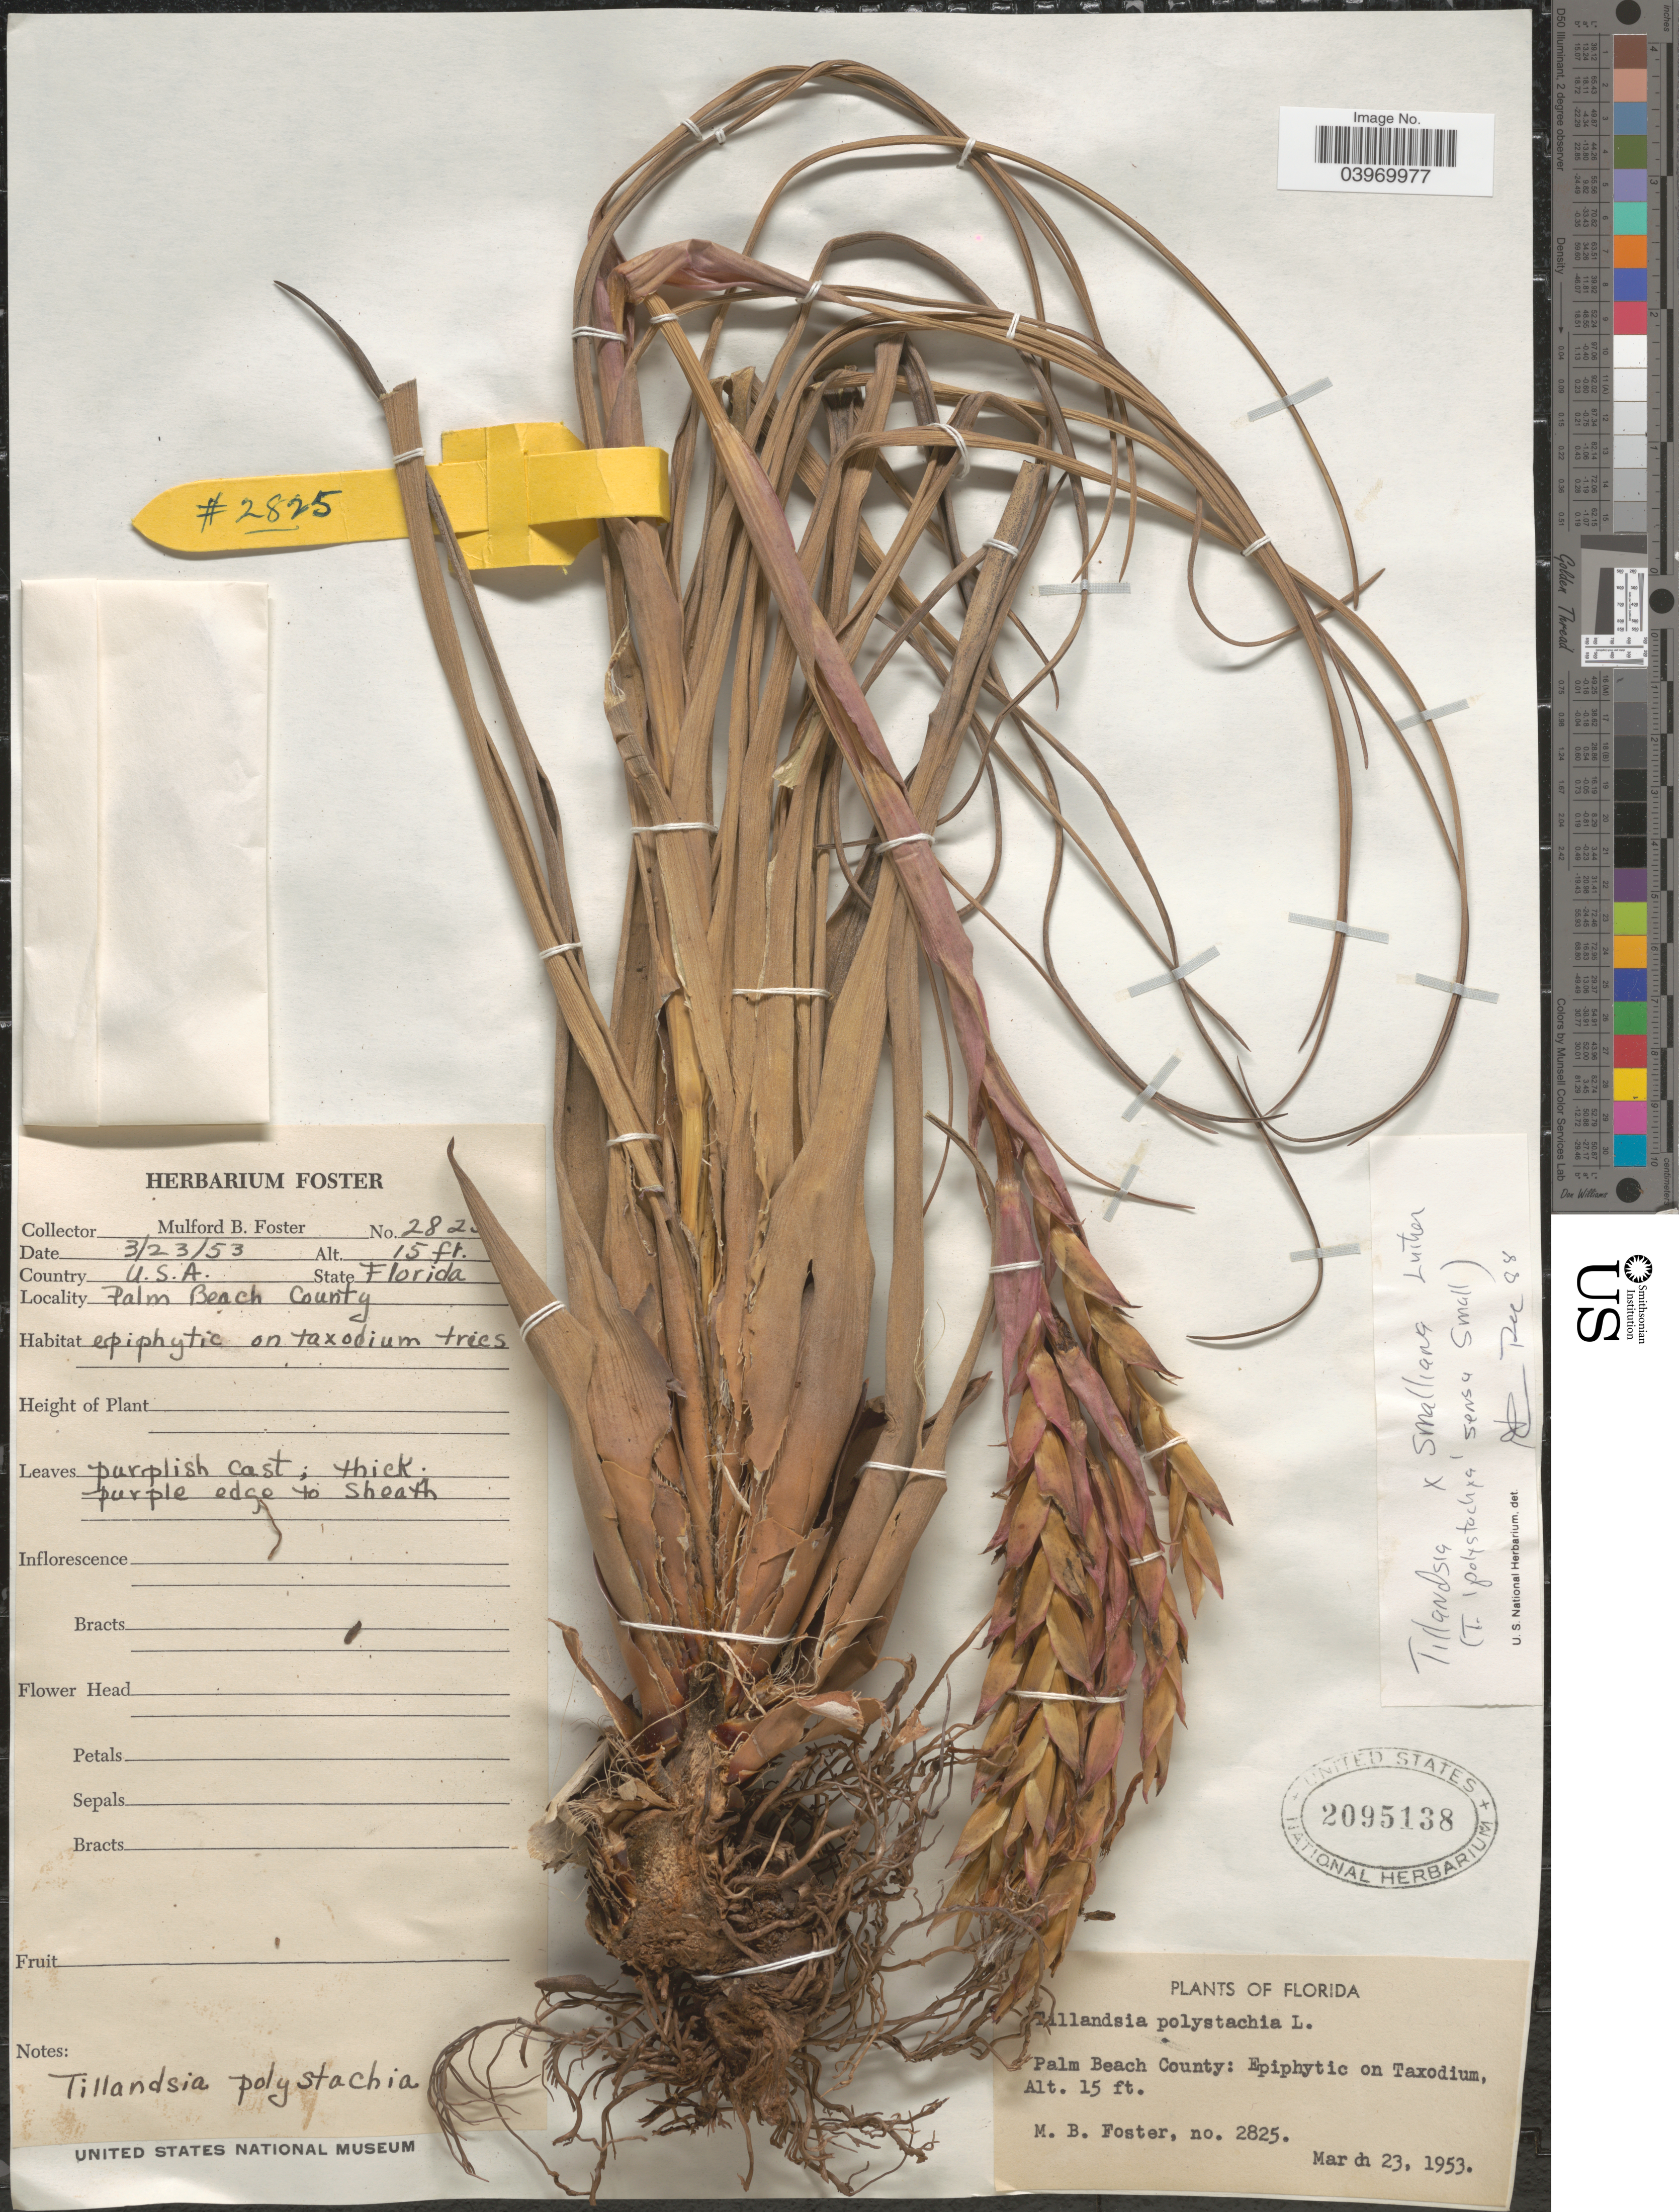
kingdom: Plantae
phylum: Tracheophyta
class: Liliopsida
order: Poales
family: Bromeliaceae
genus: Tillandsia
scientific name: Tillandsia x smalliana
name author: H.E. Luther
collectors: M. B. Foster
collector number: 2825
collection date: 1953-03-23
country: United States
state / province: Florida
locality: Palm Beach County.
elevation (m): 5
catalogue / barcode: US 2095138